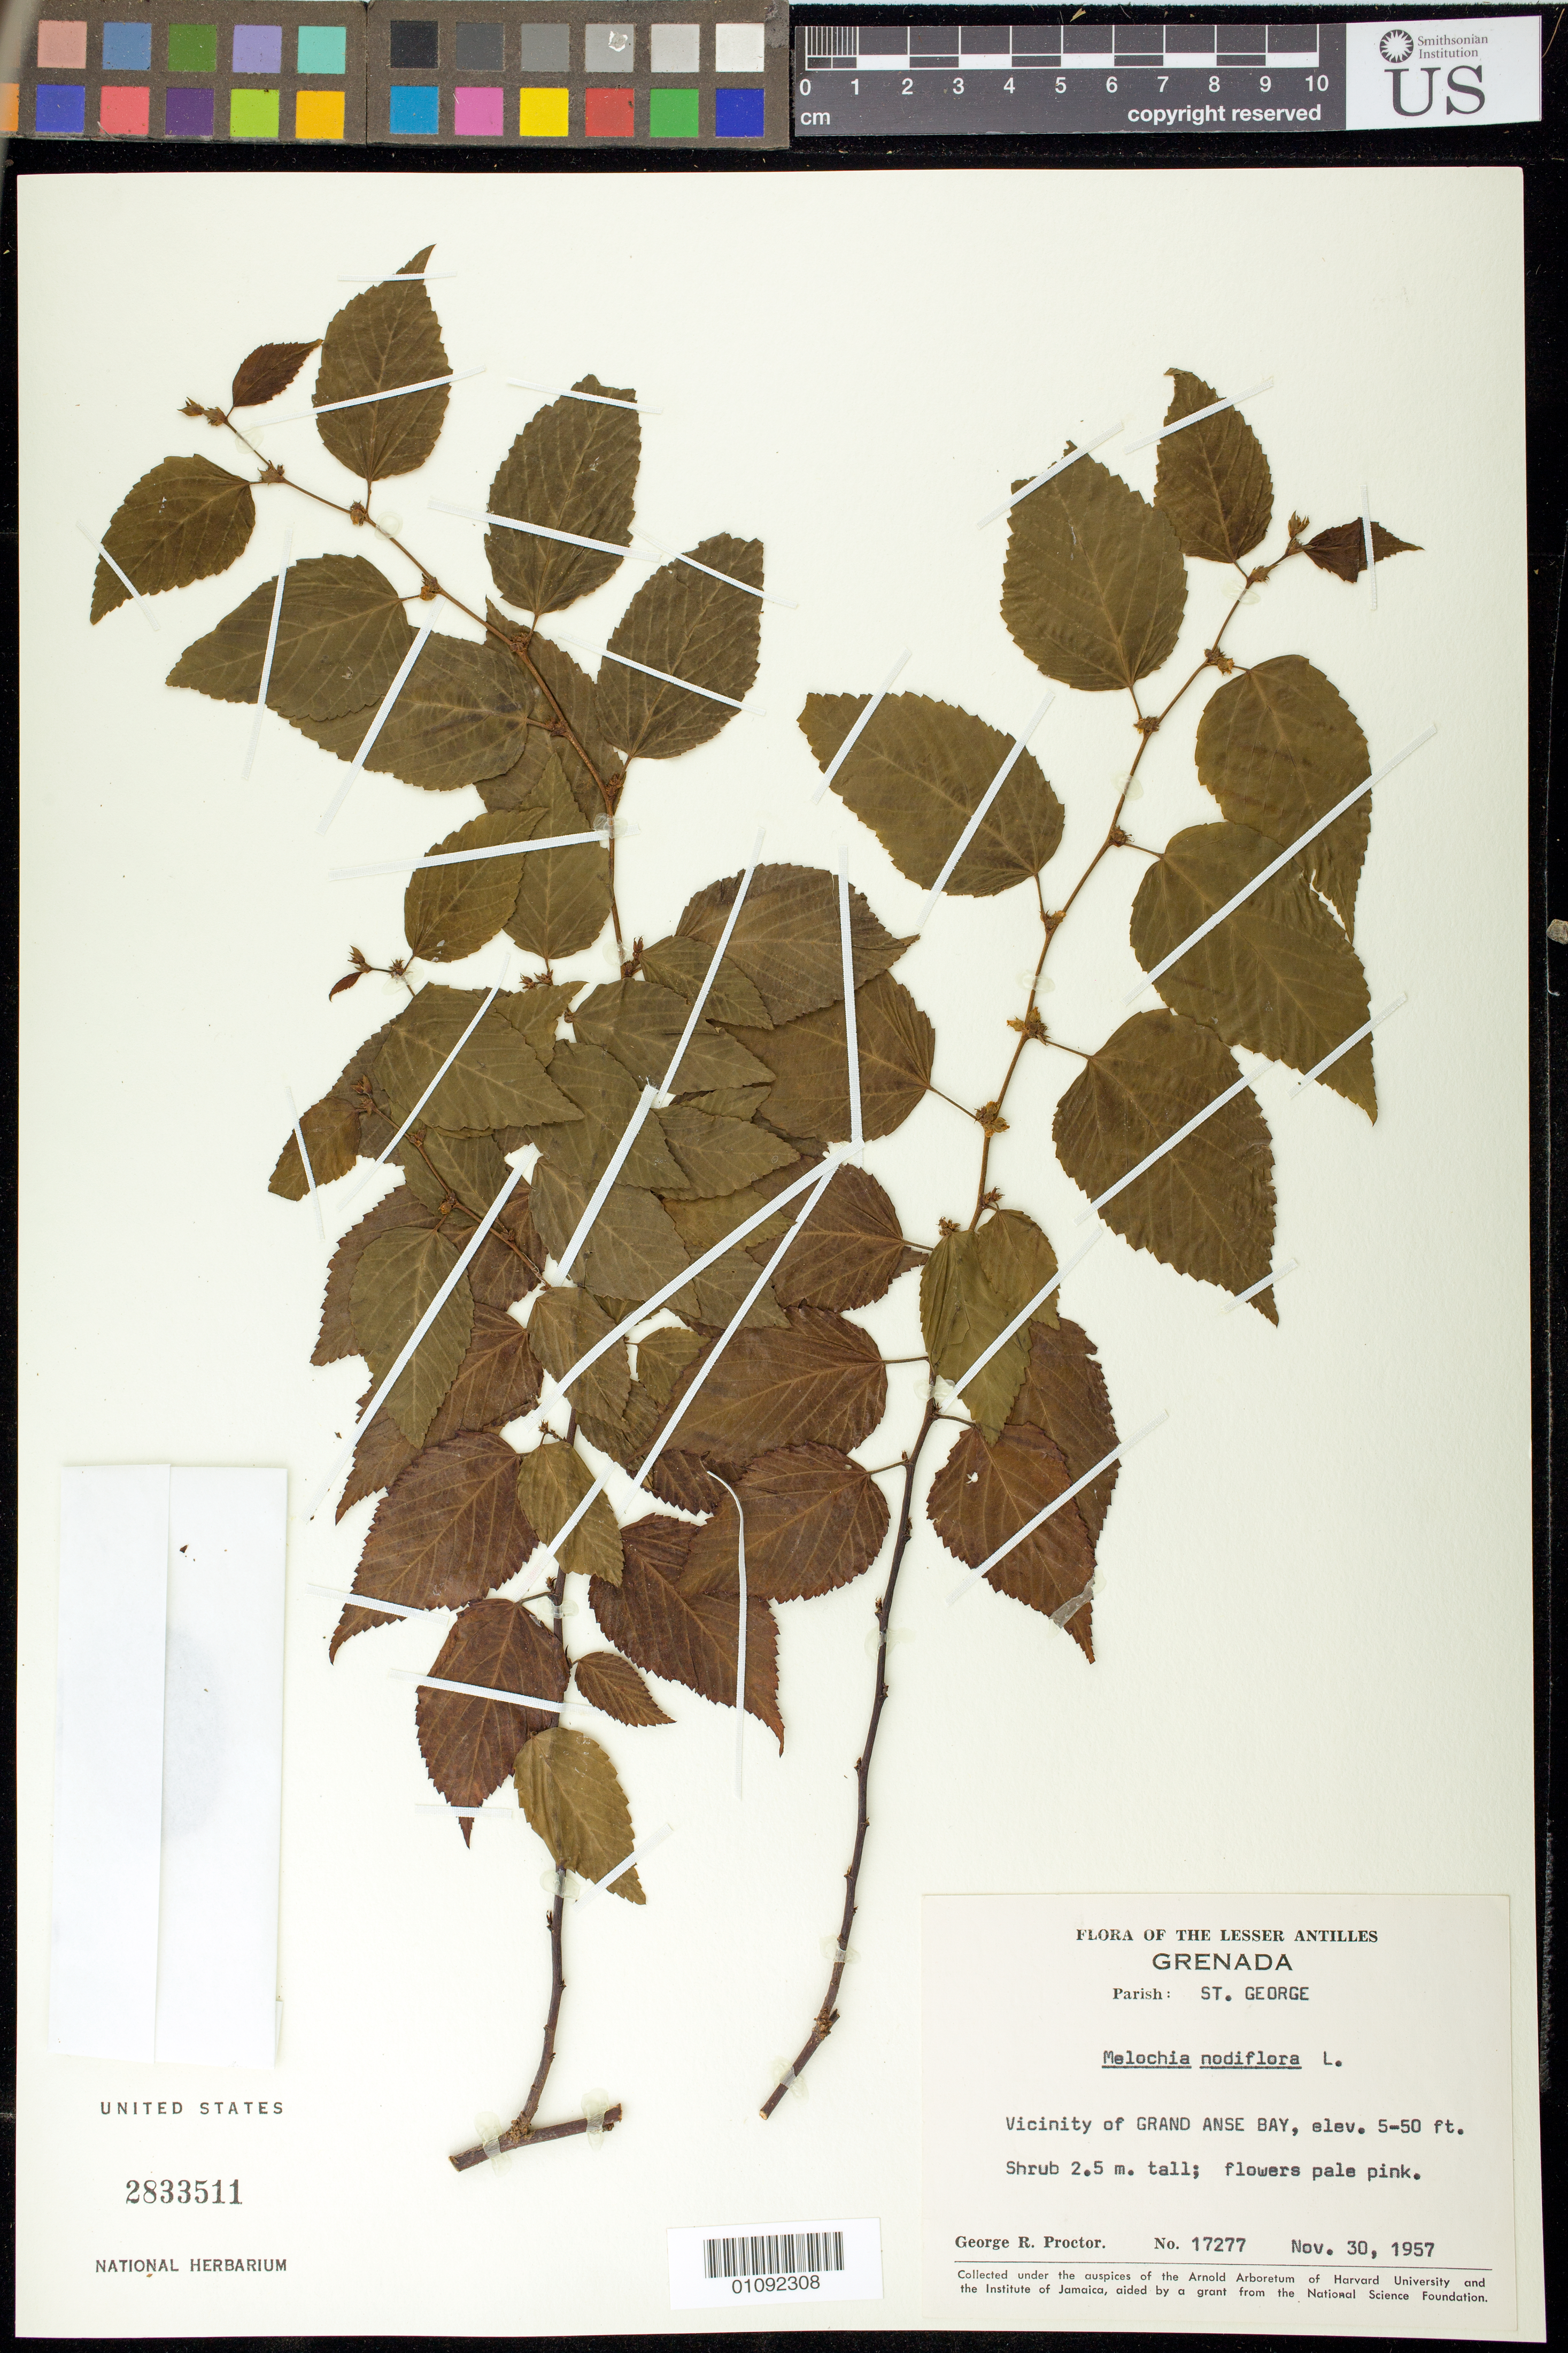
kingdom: Plantae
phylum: Tracheophyta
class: Magnoliopsida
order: Malvales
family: Malvaceae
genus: Melochia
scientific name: Melochia nodiflora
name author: Sw.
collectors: G. R. Proctor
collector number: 17277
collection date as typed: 30 Nov 1957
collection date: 1957-11-30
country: Grenada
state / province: Saint George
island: Grenada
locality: Vicinity of Grand Anse Bay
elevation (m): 2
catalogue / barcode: US 2833511